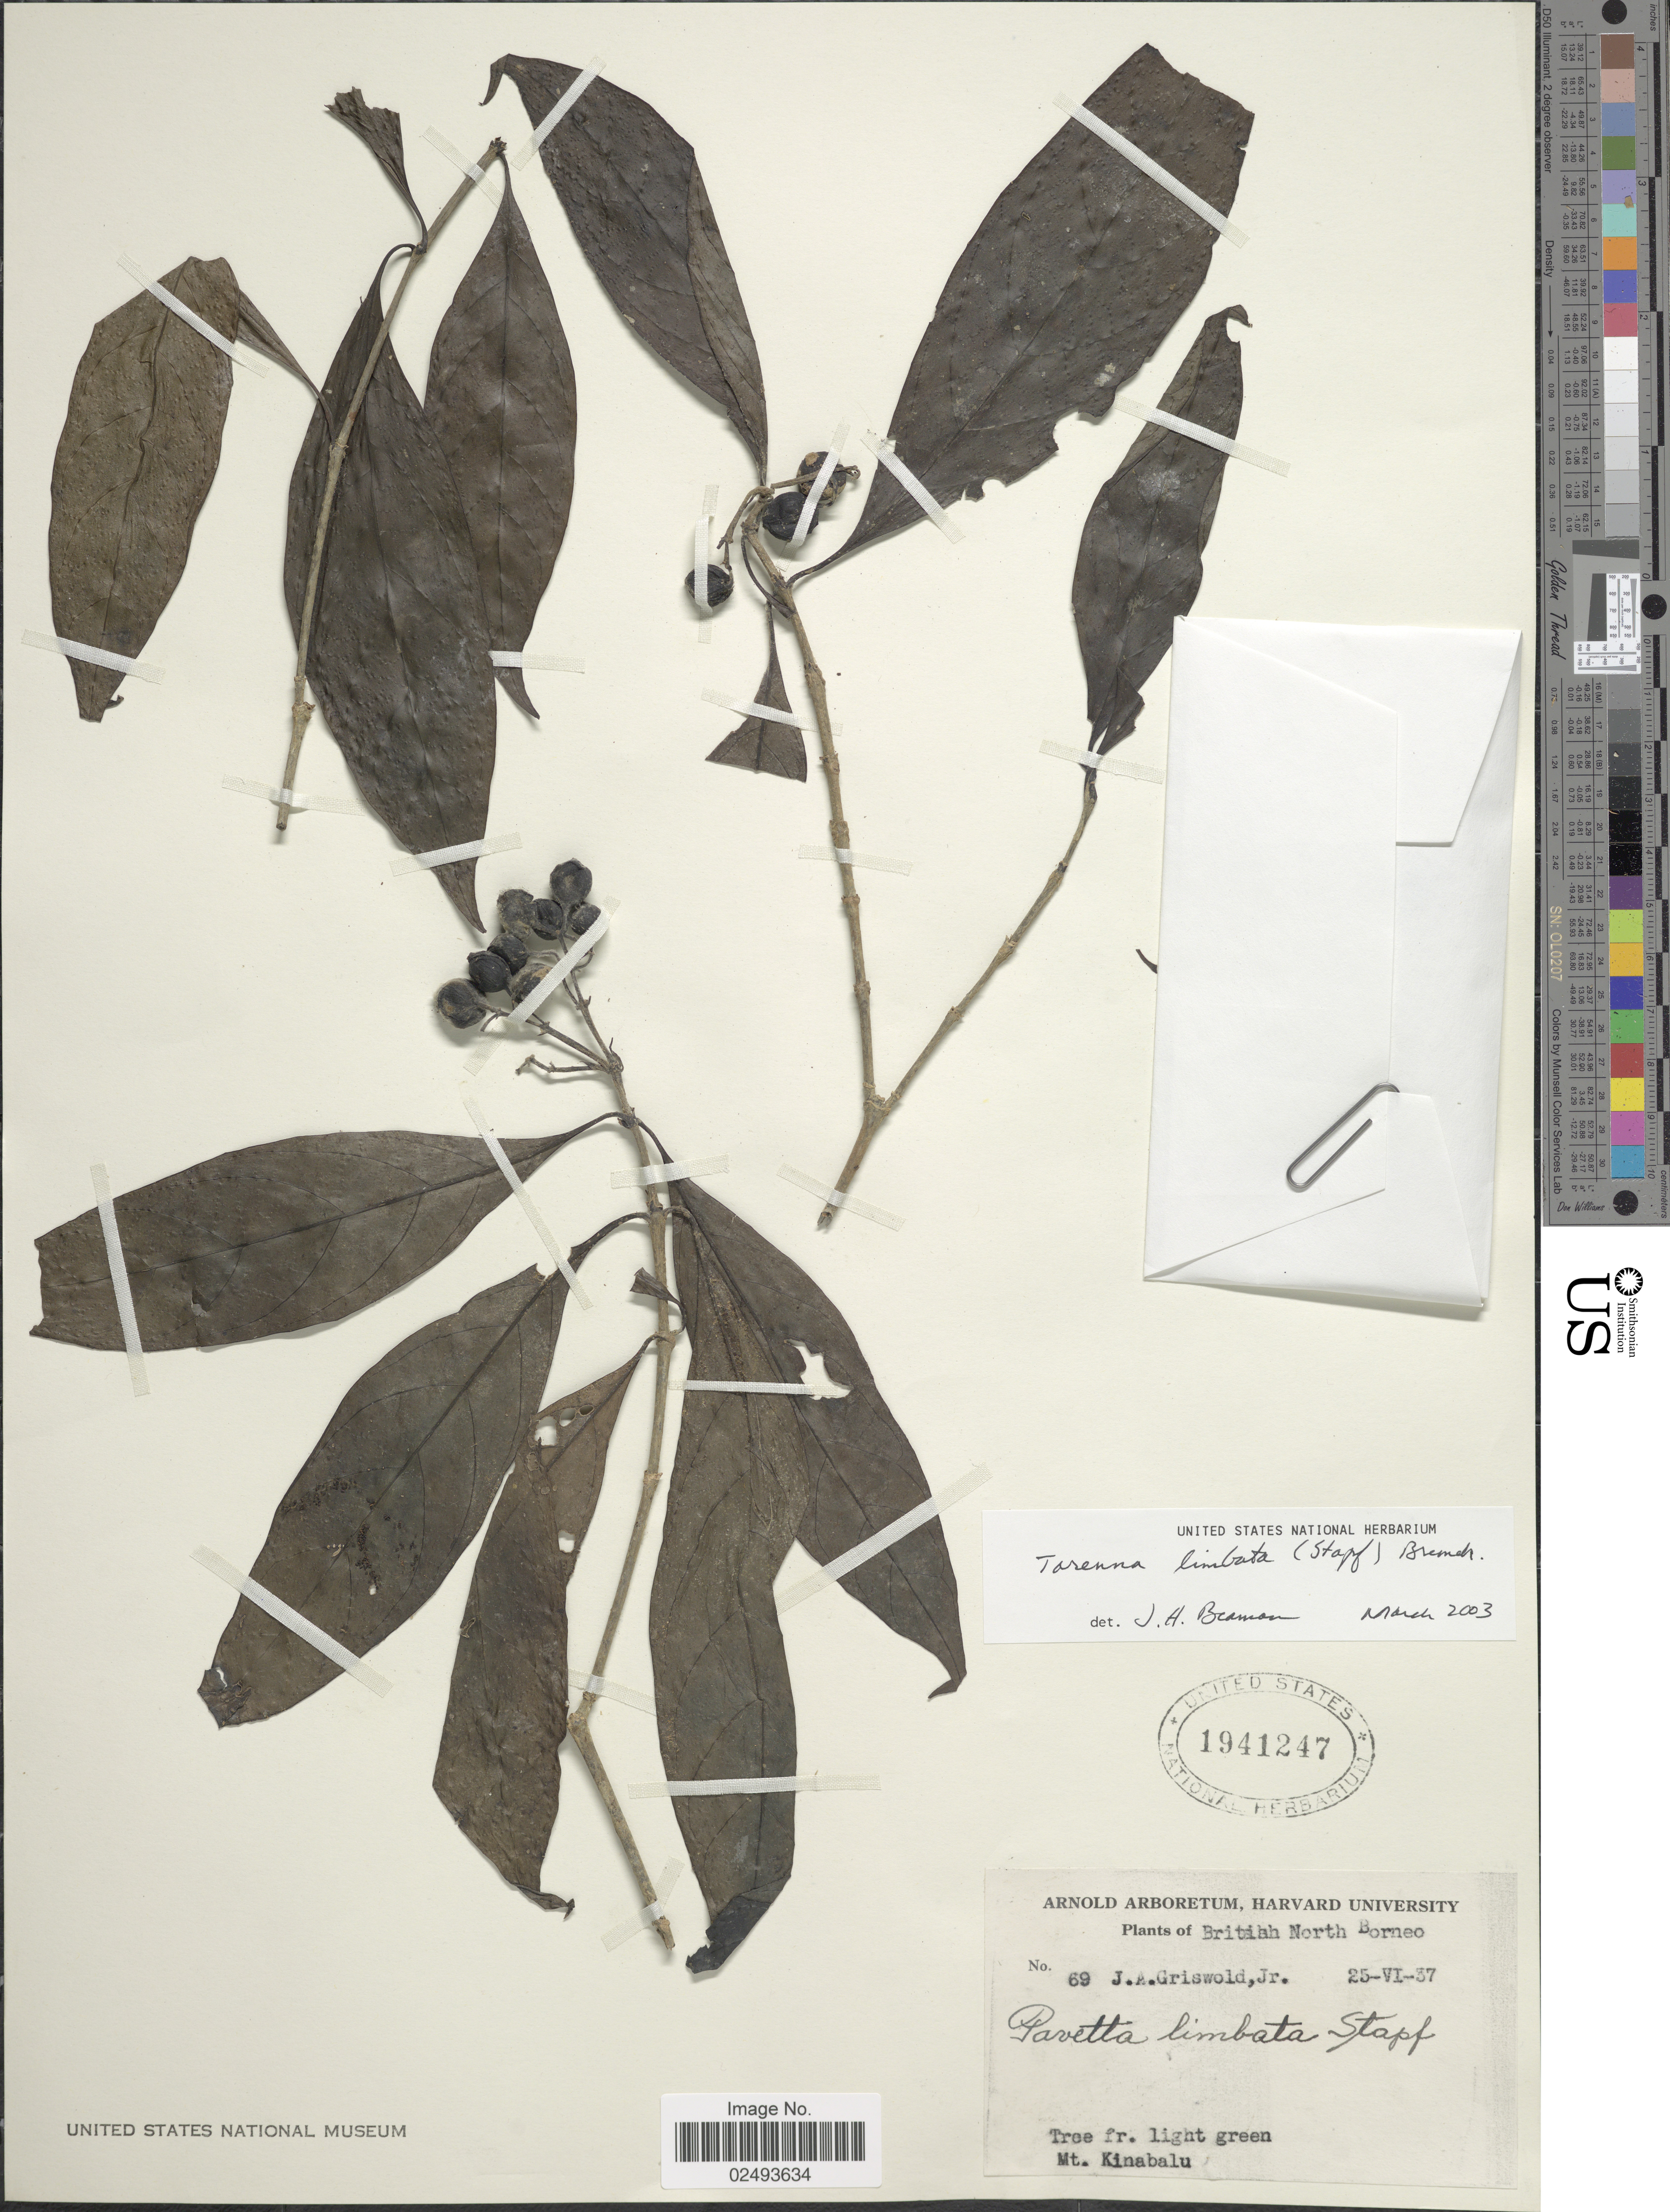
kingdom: Plantae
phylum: Tracheophyta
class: Magnoliopsida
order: Gentianales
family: Rubiaceae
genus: Tarenna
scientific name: Tarenna limbata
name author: (Stapf) Bremek.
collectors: J. Griswold Jr.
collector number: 69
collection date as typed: Transcribed d/m/y: 25/6/37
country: Malaysia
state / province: Sabah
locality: British North Borneo, Mt. Kinabalu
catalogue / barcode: US 1941247